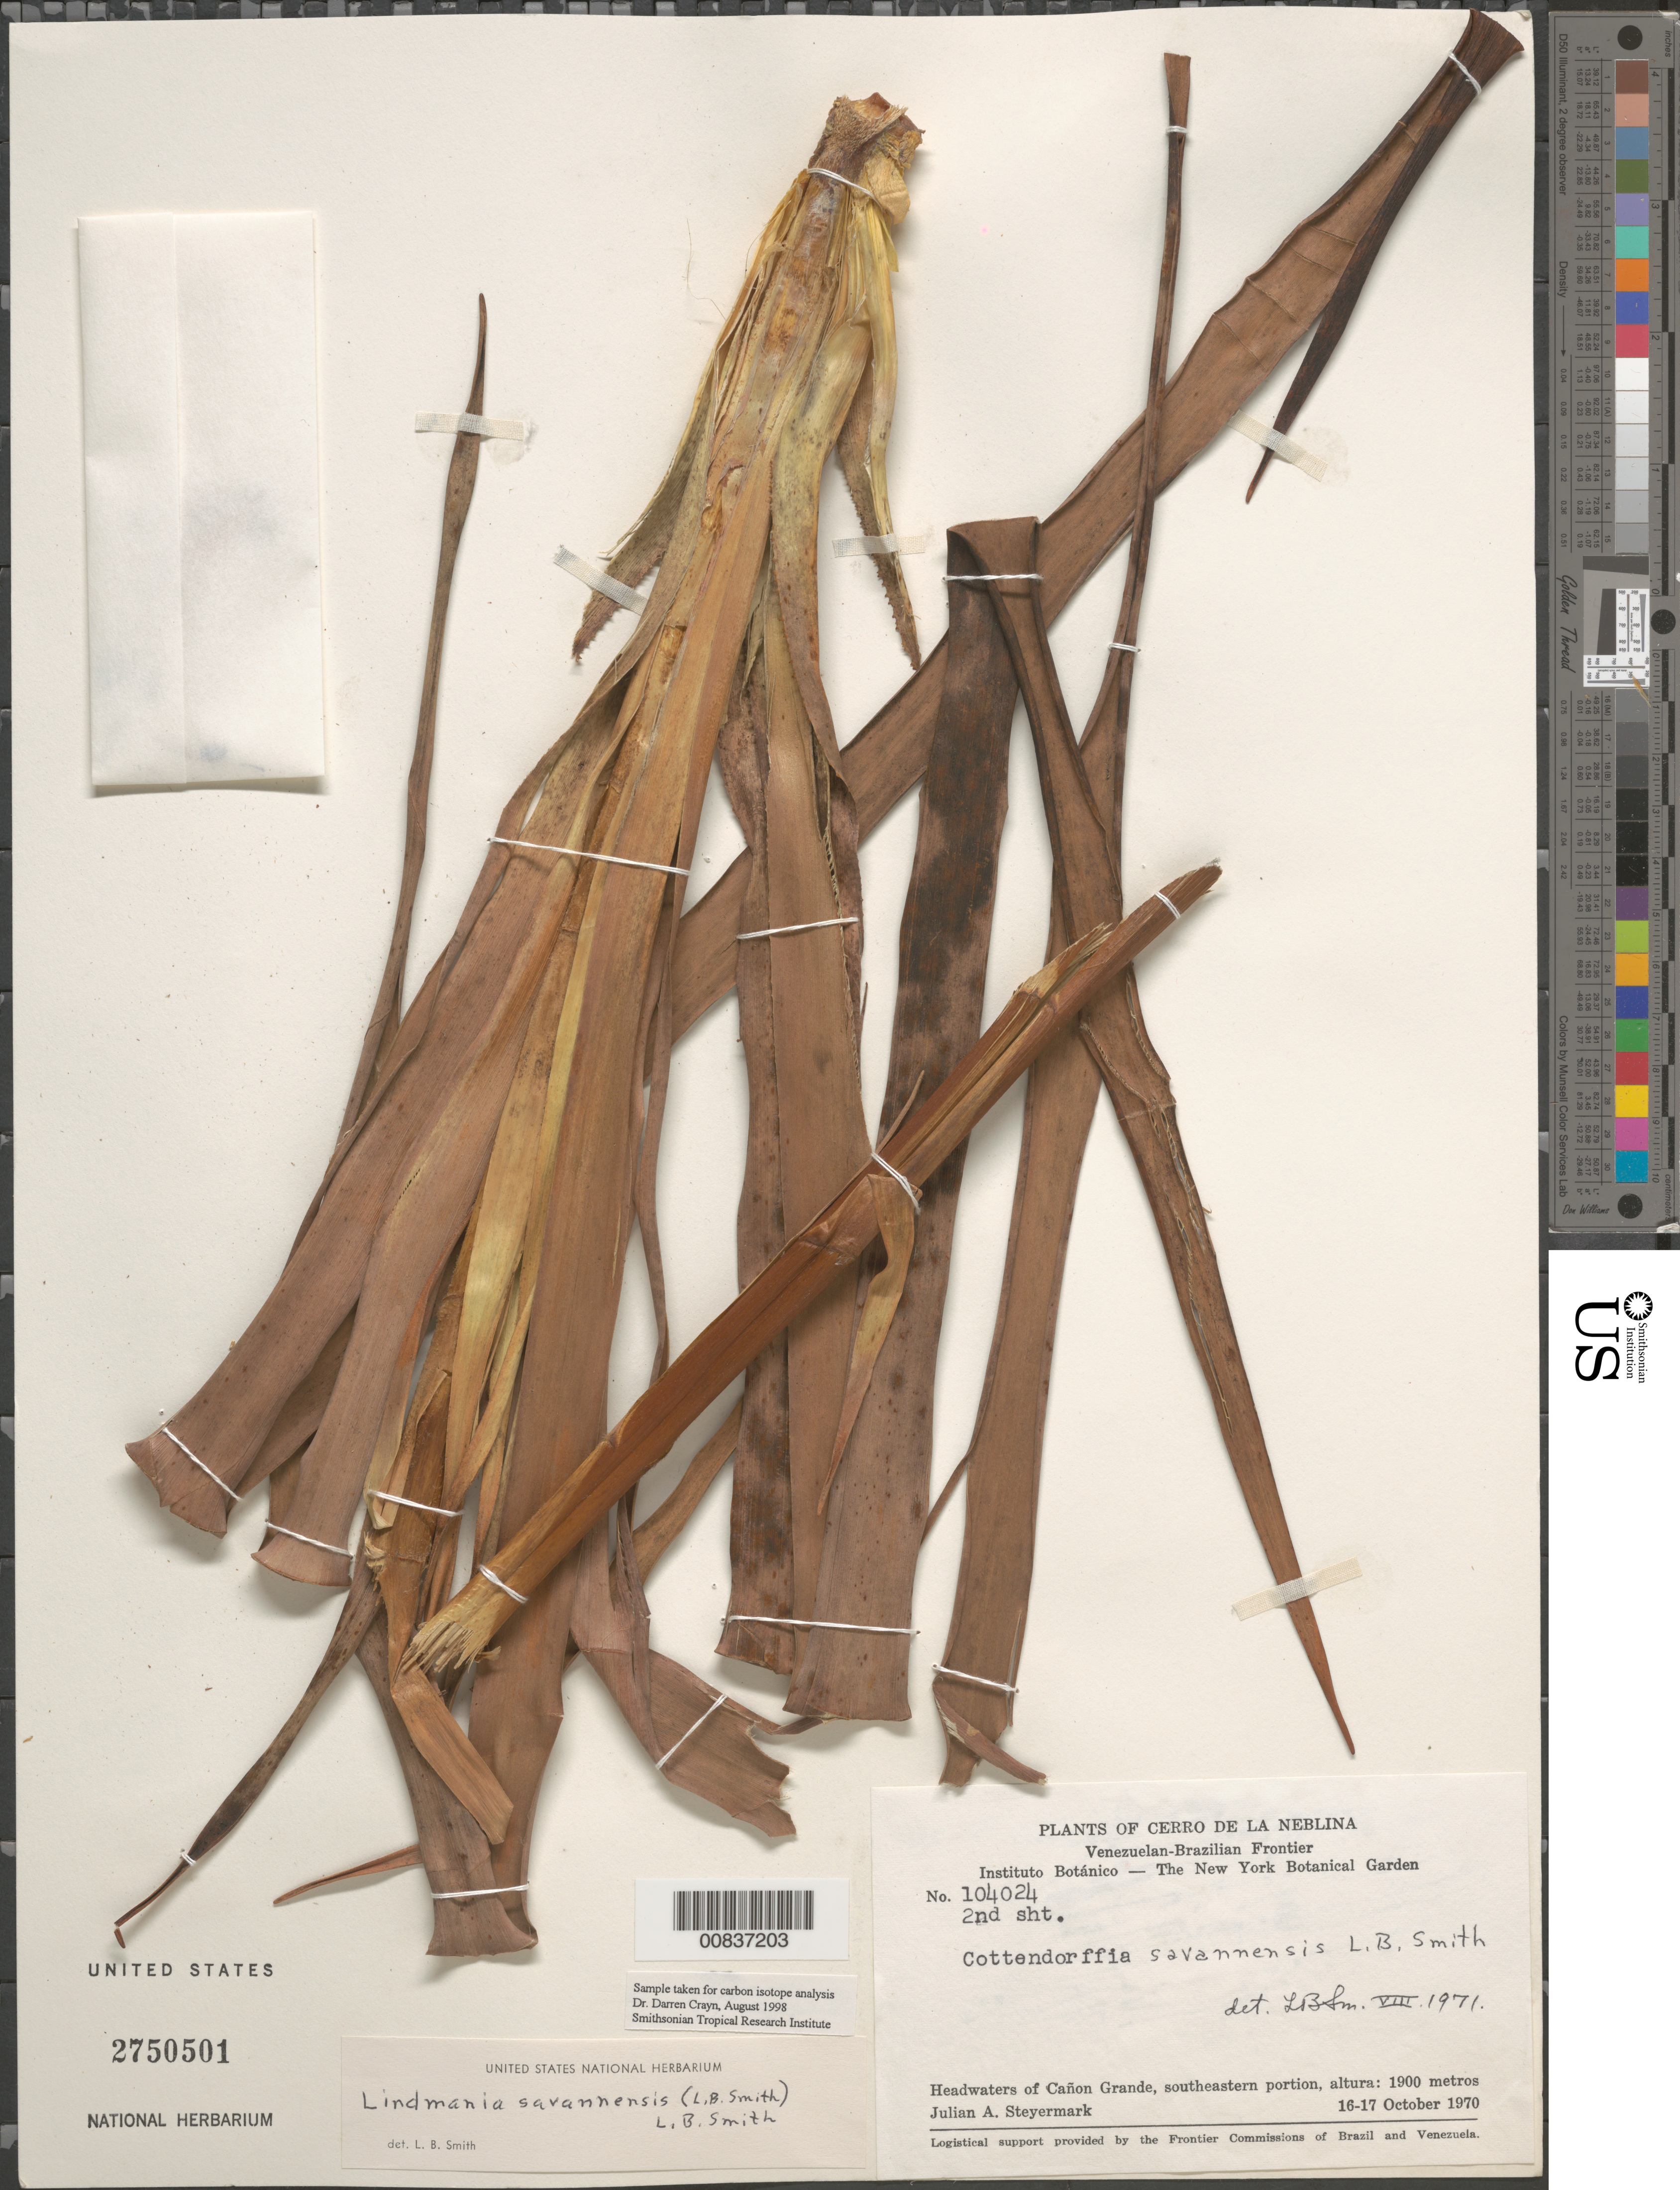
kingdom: Plantae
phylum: Tracheophyta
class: Liliopsida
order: Poales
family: Bromeliaceae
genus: Lindmania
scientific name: Lindmania savannensis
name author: (L.B. Sm.) L.B. Sm.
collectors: J. Steyermark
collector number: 104024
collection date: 1970-10-16/1970-10-17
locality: Venezuelan-Brazilian Frontier. Headwaters of Cañon Grande, southeastern portion.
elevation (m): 1900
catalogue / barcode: US 2750501